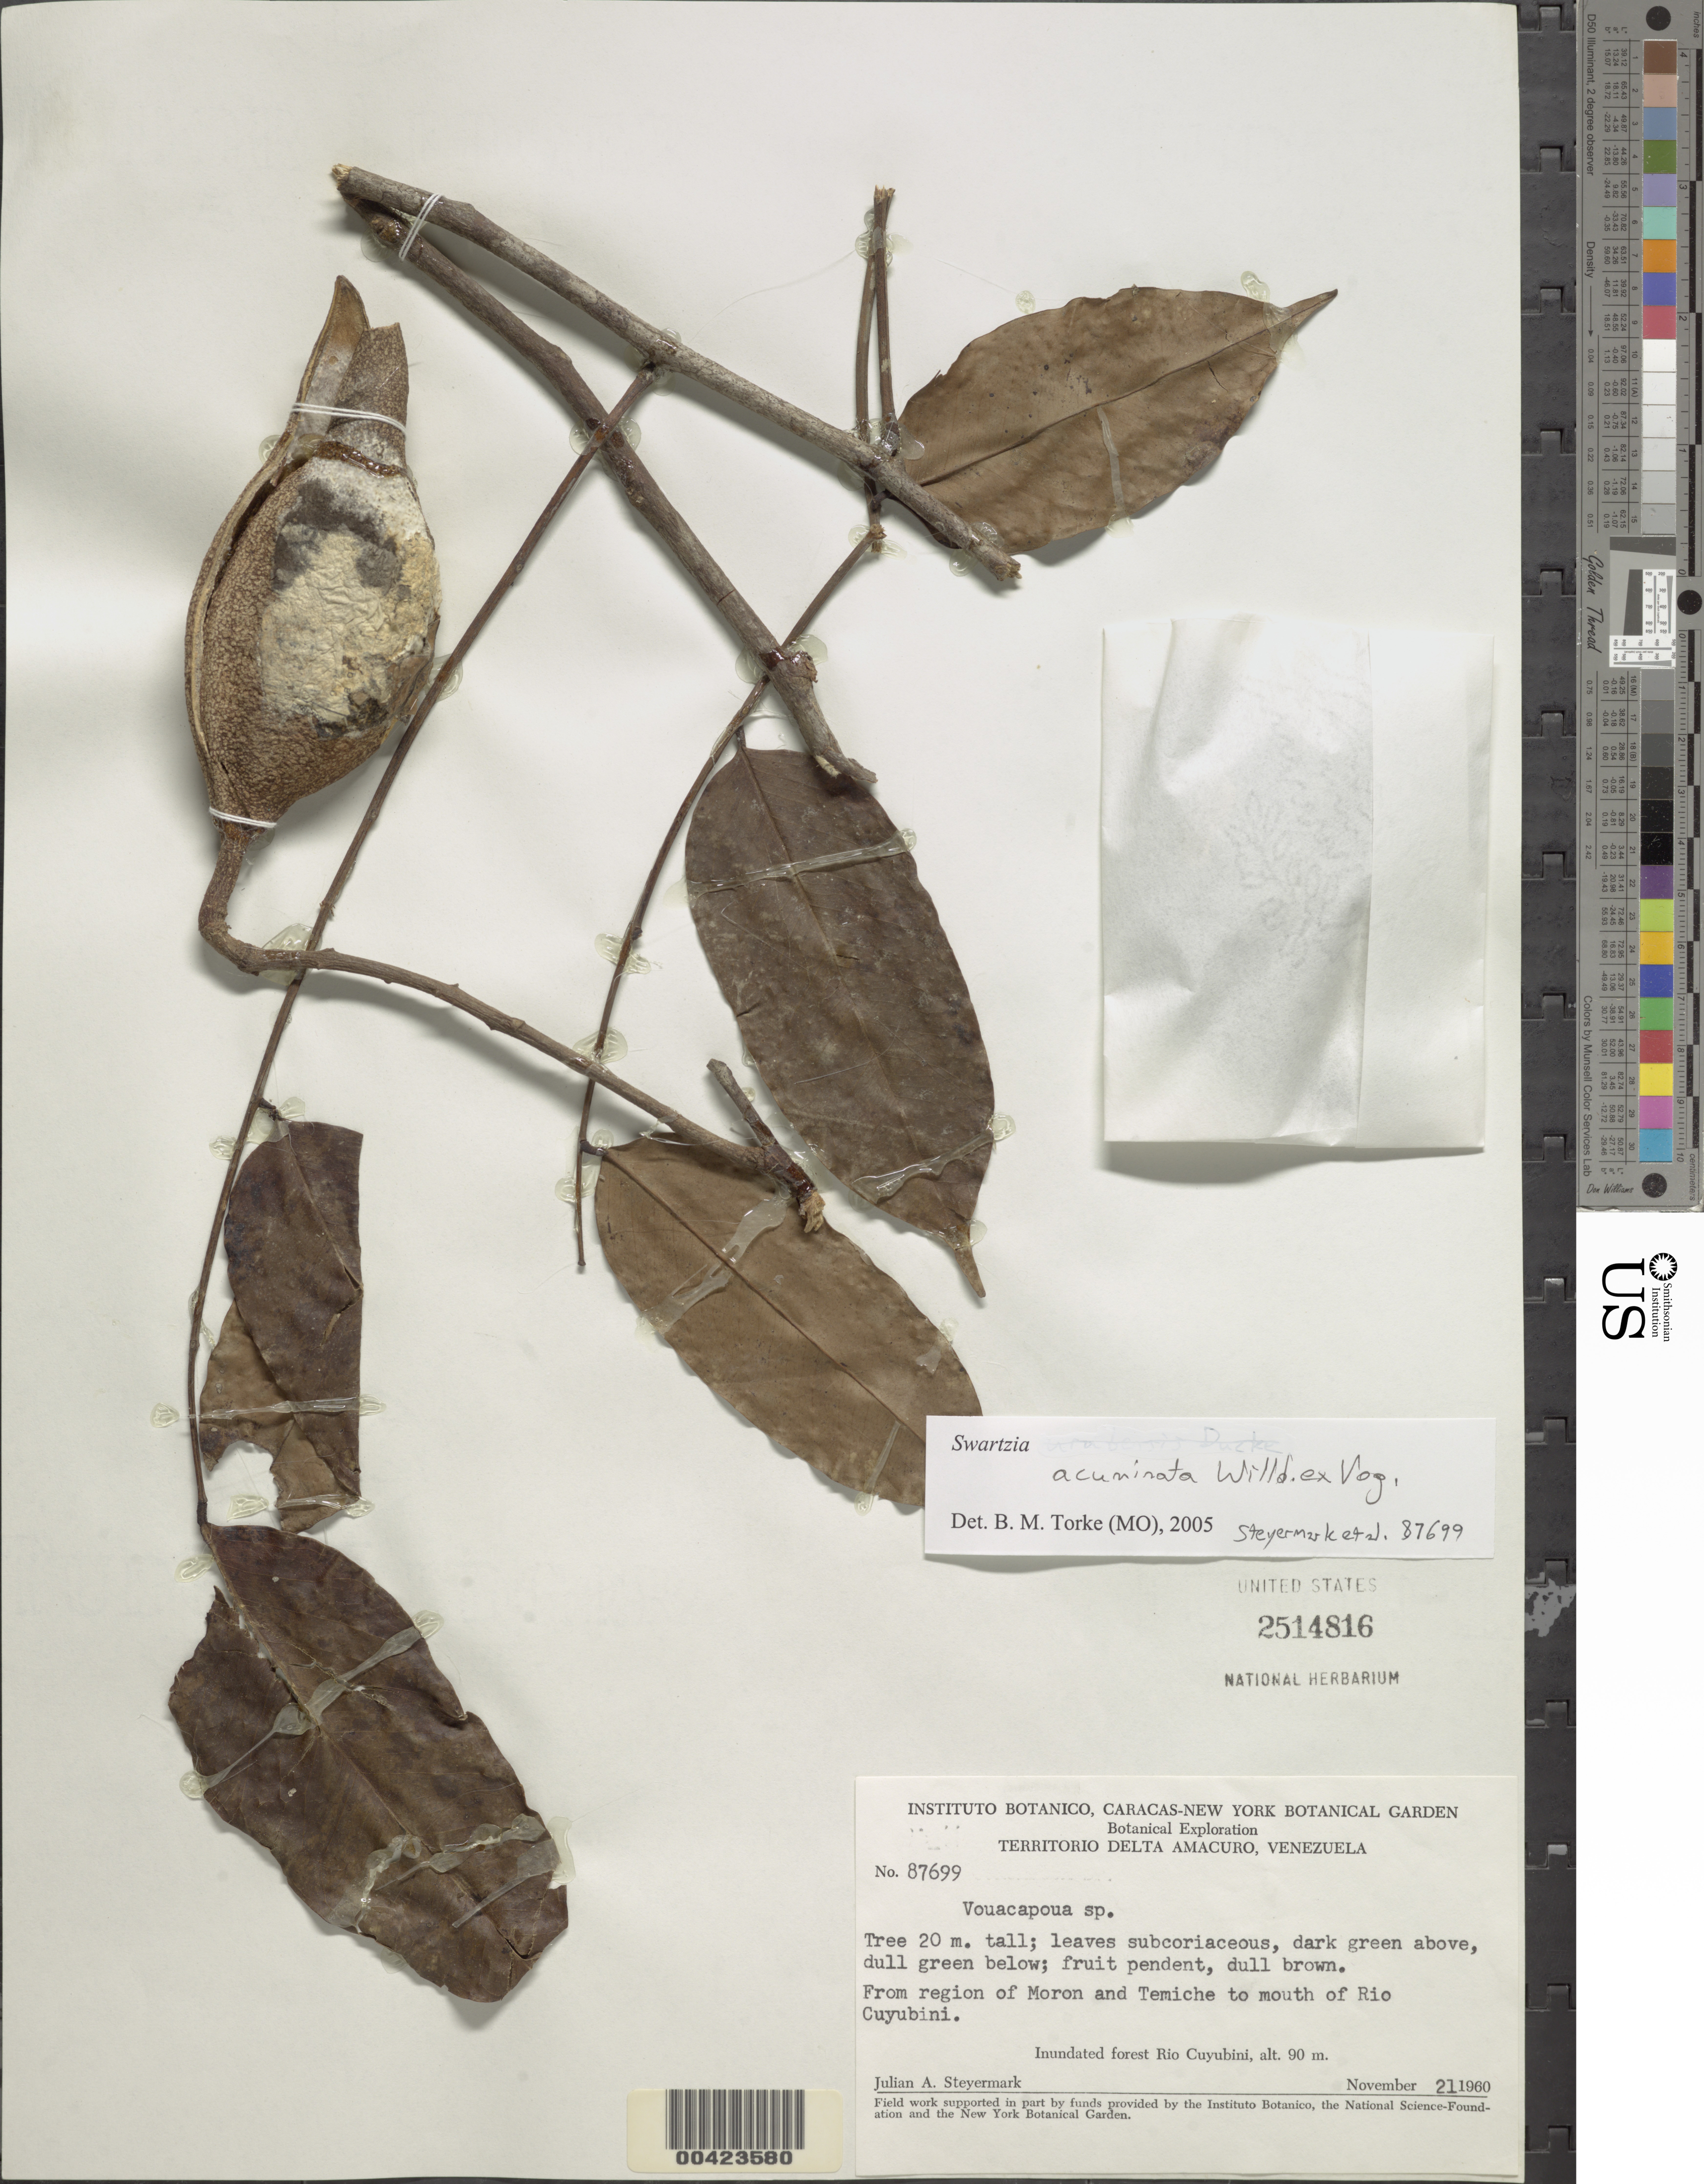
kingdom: Plantae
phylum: Tracheophyta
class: Magnoliopsida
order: Fabales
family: Fabaceae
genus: Swartzia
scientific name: Swartzia acuminata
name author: Willd. ex Vogel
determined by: Torke, B. M., (MO)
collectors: J. Steyermark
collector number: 87699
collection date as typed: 21 Nov 1960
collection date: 1960-11-21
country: Venezuela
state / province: Delta Amacuro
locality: Moron and Temiche, region of; to mouth of Rio Cuyubini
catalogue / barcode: US 2514816